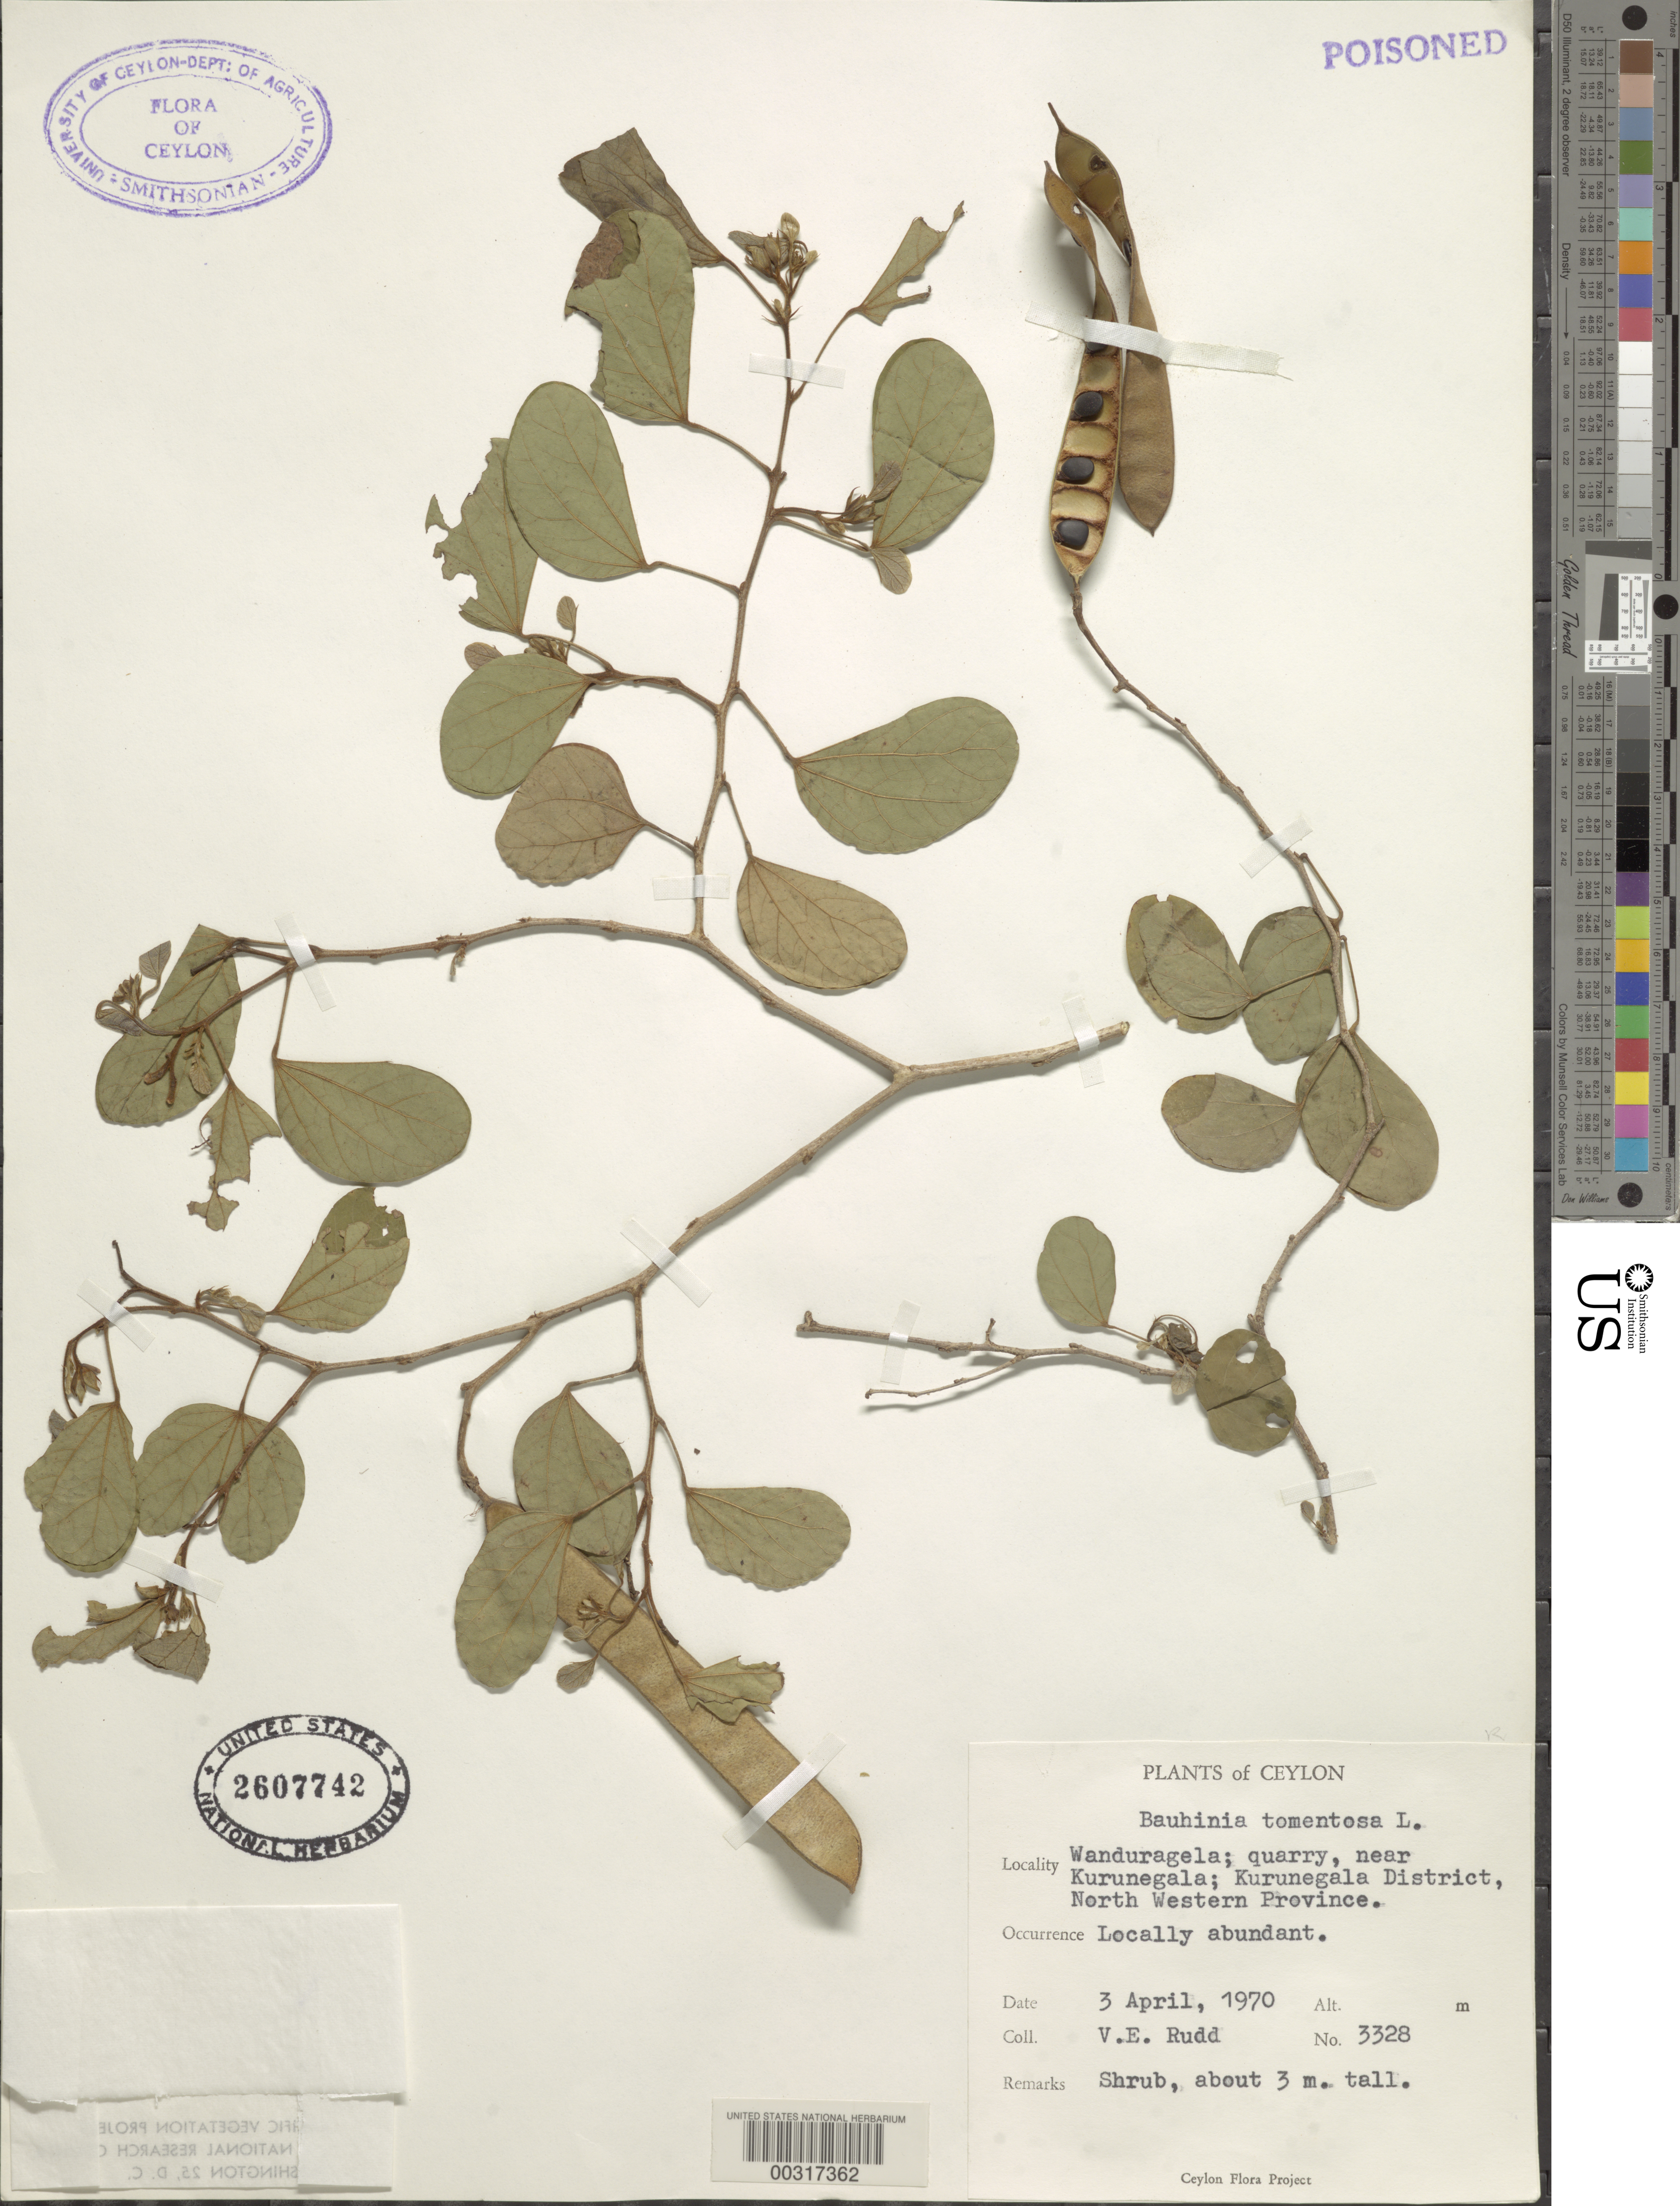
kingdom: Plantae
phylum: Tracheophyta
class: Magnoliopsida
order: Fabales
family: Fabaceae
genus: Bauhinia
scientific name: Bauhinia tomentosa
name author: L.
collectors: V. E. Rudd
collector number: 3328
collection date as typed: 03 Apr 1970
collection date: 1970-04-03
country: Sri Lanka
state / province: North Western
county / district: Kurunegala Dist.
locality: Wanduragela; quarry near kurunegala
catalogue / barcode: US 2607742